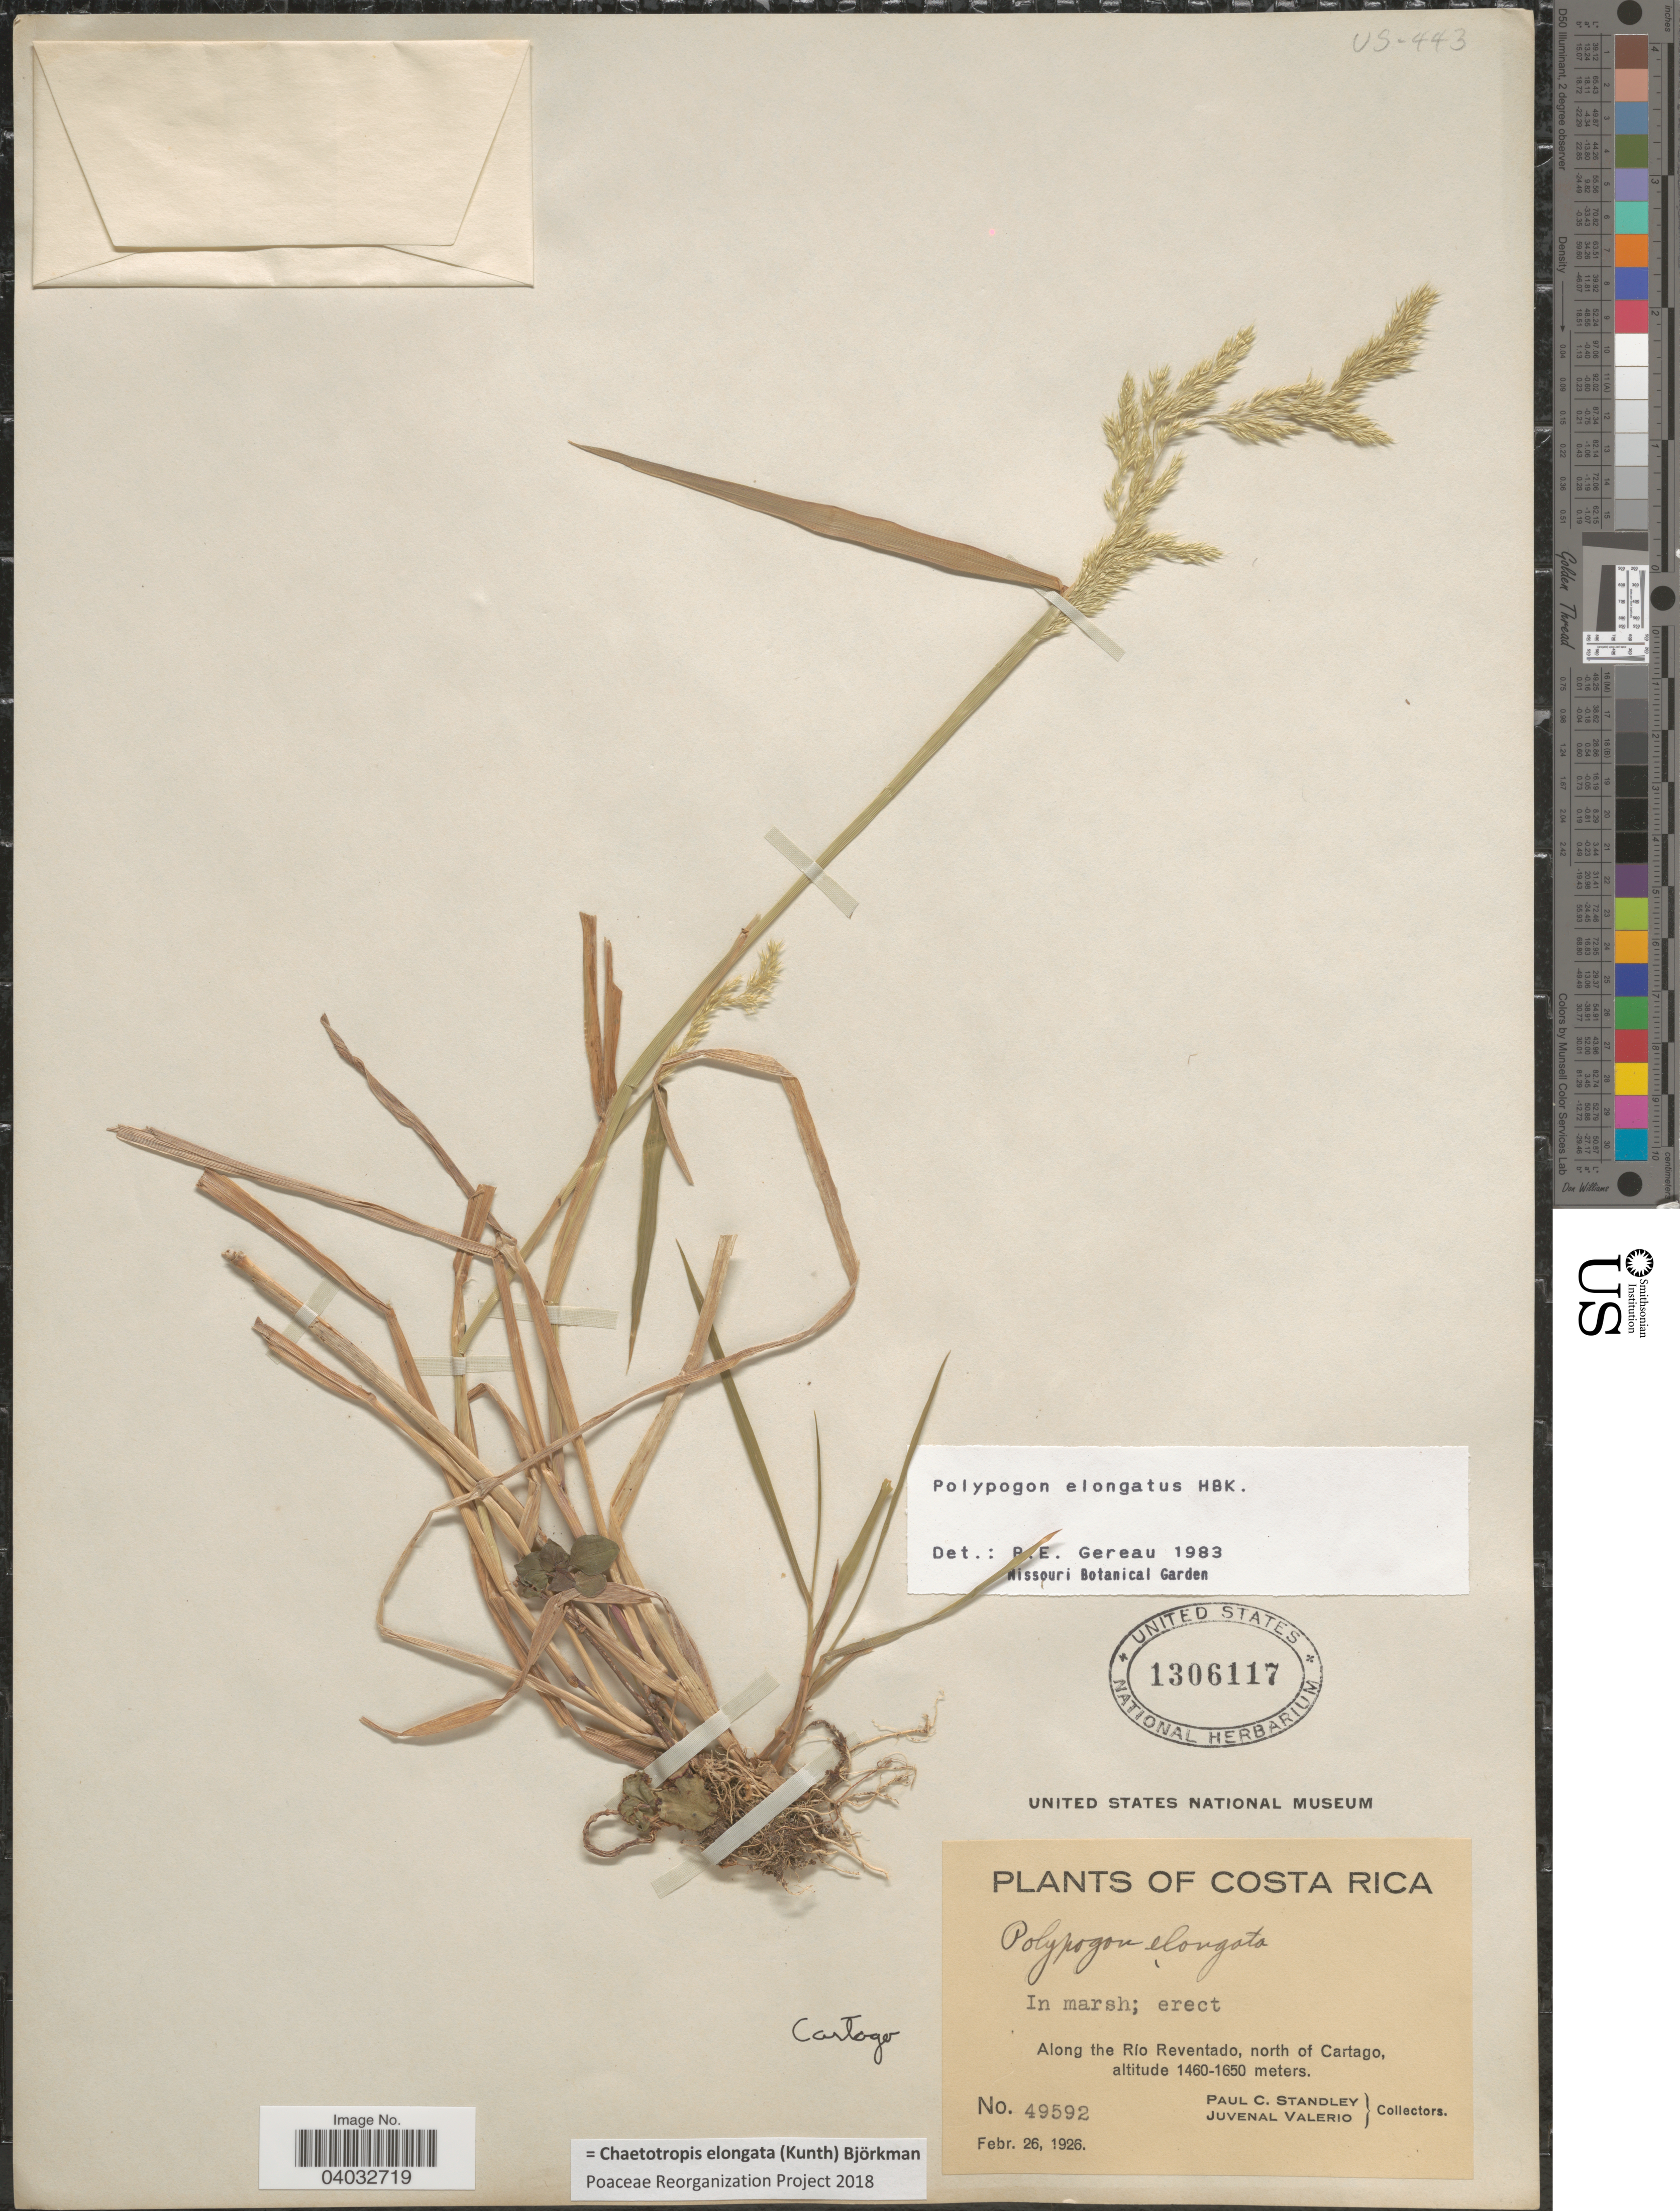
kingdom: Plantae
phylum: Tracheophyta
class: Liliopsida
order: Poales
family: Poaceae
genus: Chaetotropis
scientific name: Chaetotropis elongata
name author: (Kunth) Björkman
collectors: P. C. Standley & J. Valerio R.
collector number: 49592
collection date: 1926-02-26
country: Costa Rica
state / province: Cartago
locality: Along the Río Reventado, north of Cartago.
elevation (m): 1460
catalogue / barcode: US 1306117